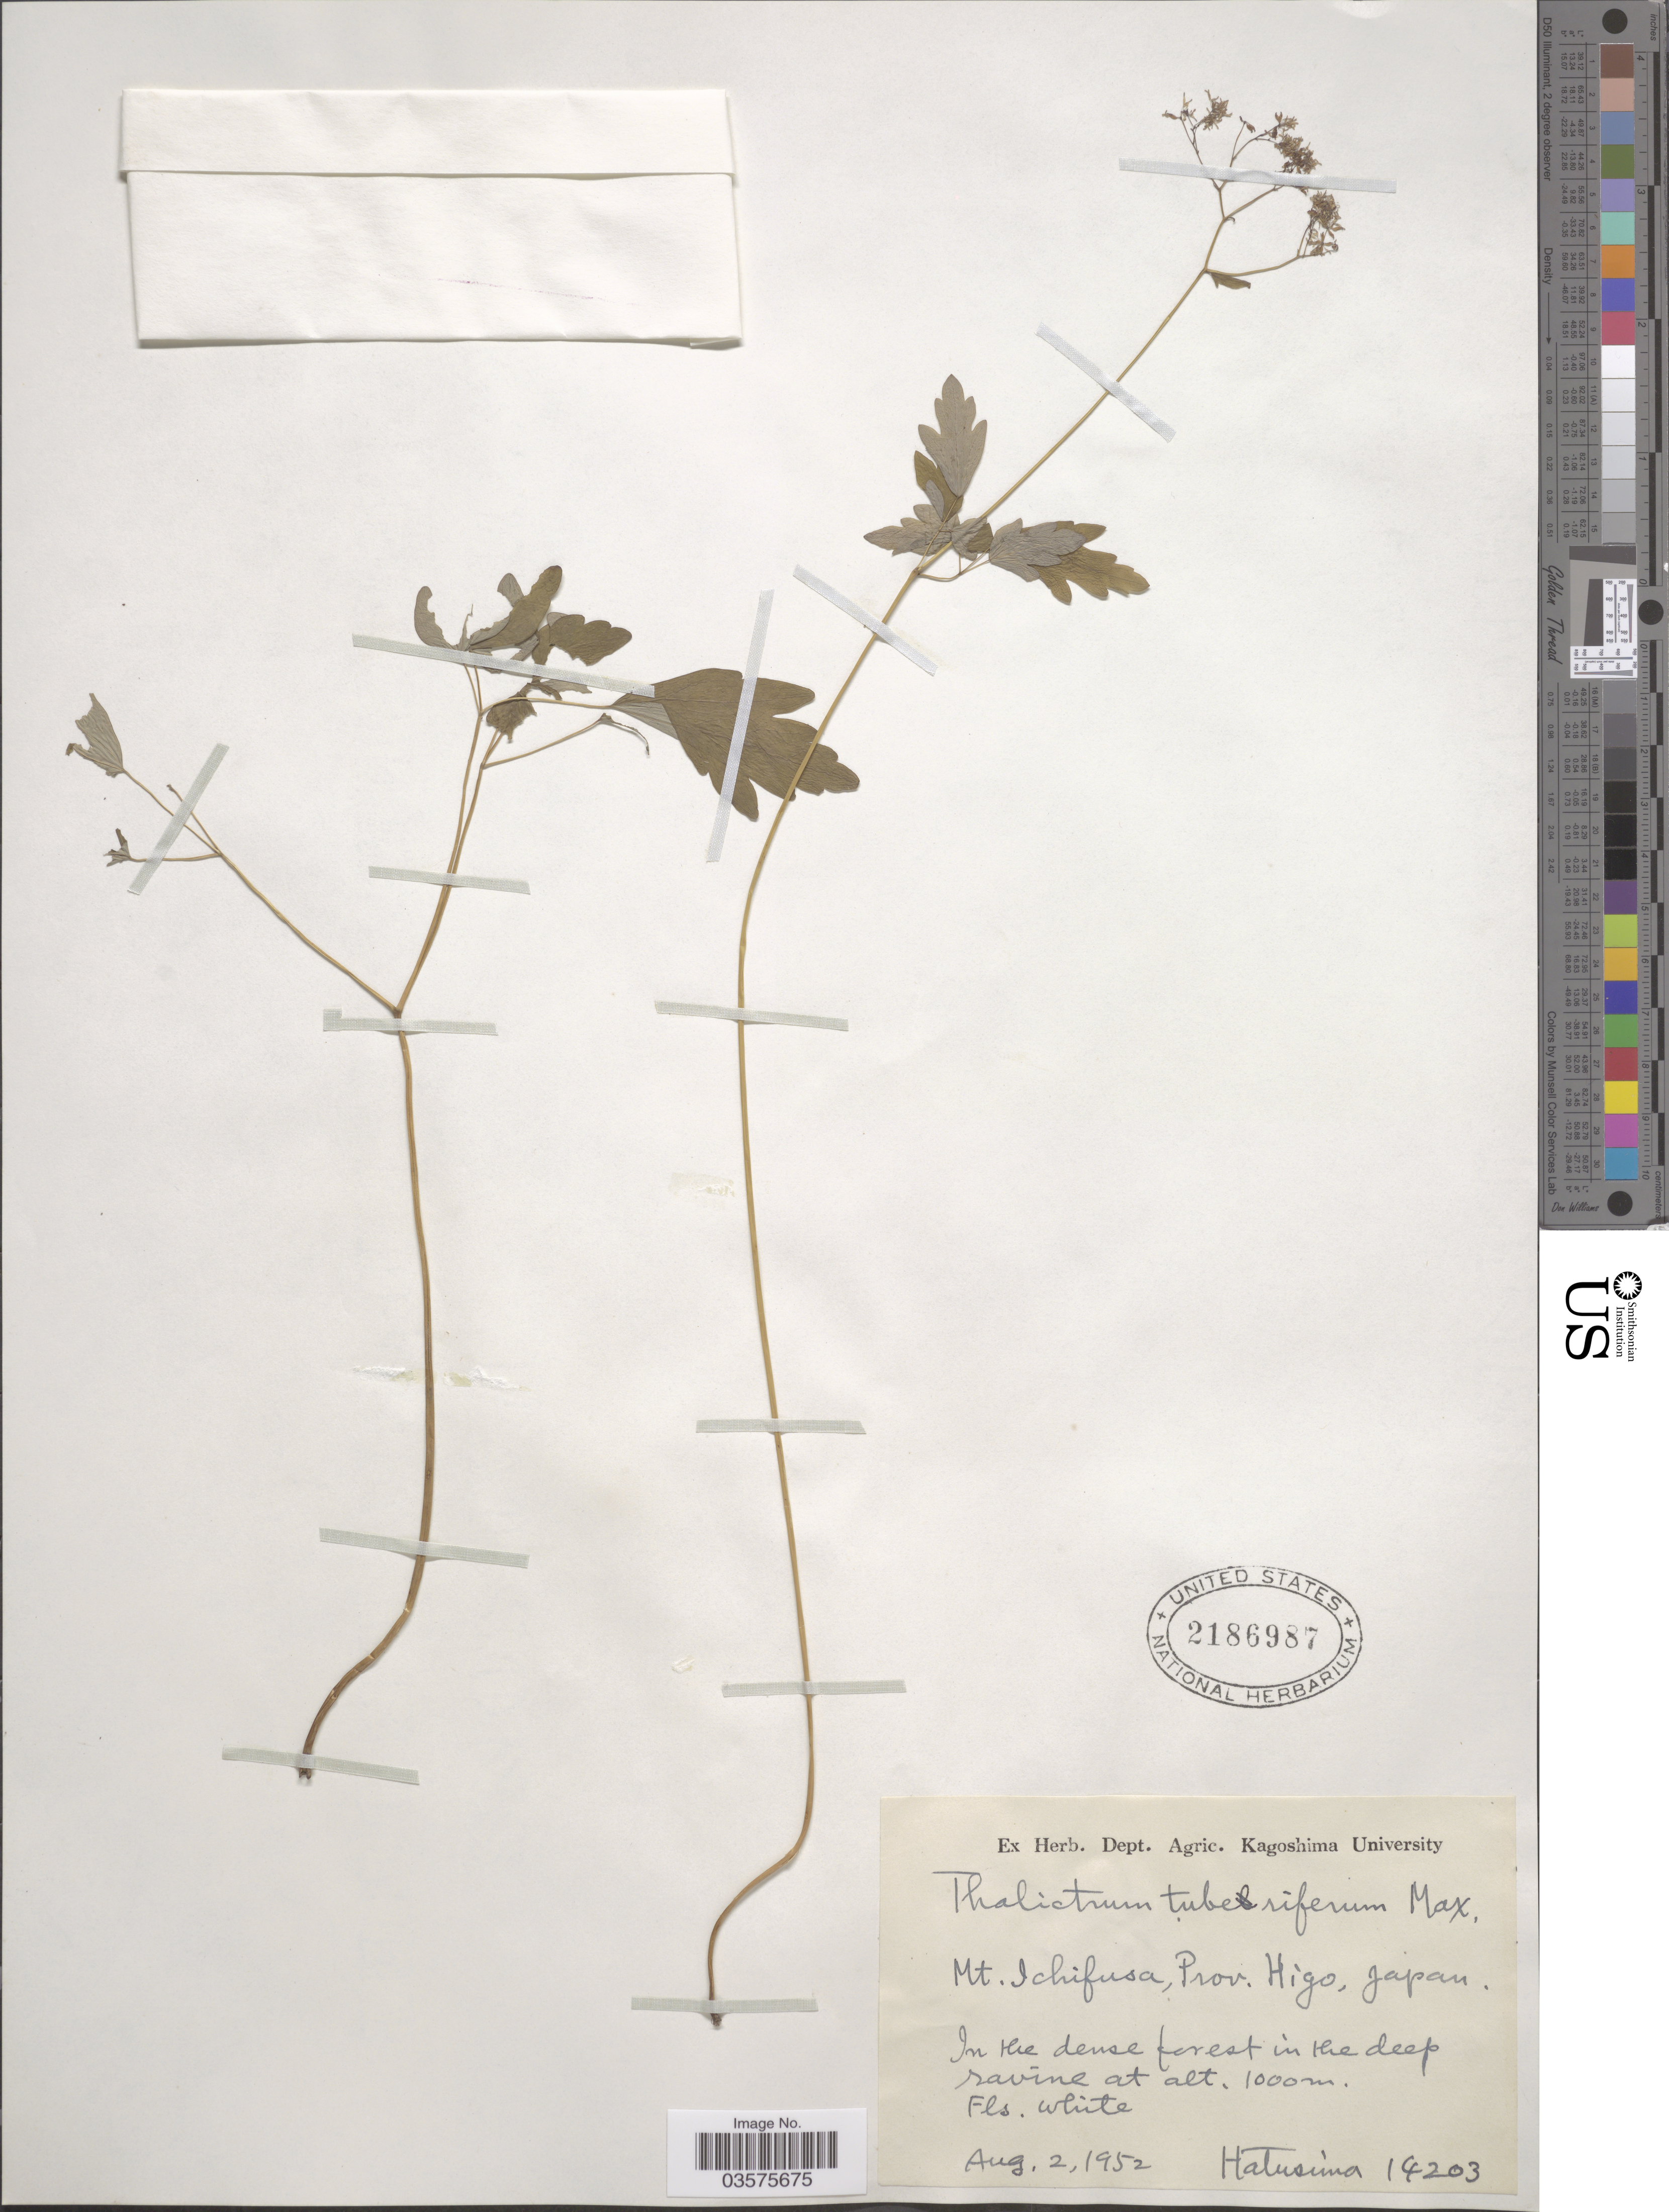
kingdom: Plantae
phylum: Tracheophyta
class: Magnoliopsida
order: Ranunculales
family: Ranunculaceae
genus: Thalictrum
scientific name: Thalictrum tuberiferum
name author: Maxim.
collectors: -. Hatusima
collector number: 14203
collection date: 1952-08-02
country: Japan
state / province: Kagosima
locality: Mt. Ichifusa, Prov Higo.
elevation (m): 1000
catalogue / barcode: US 2186987